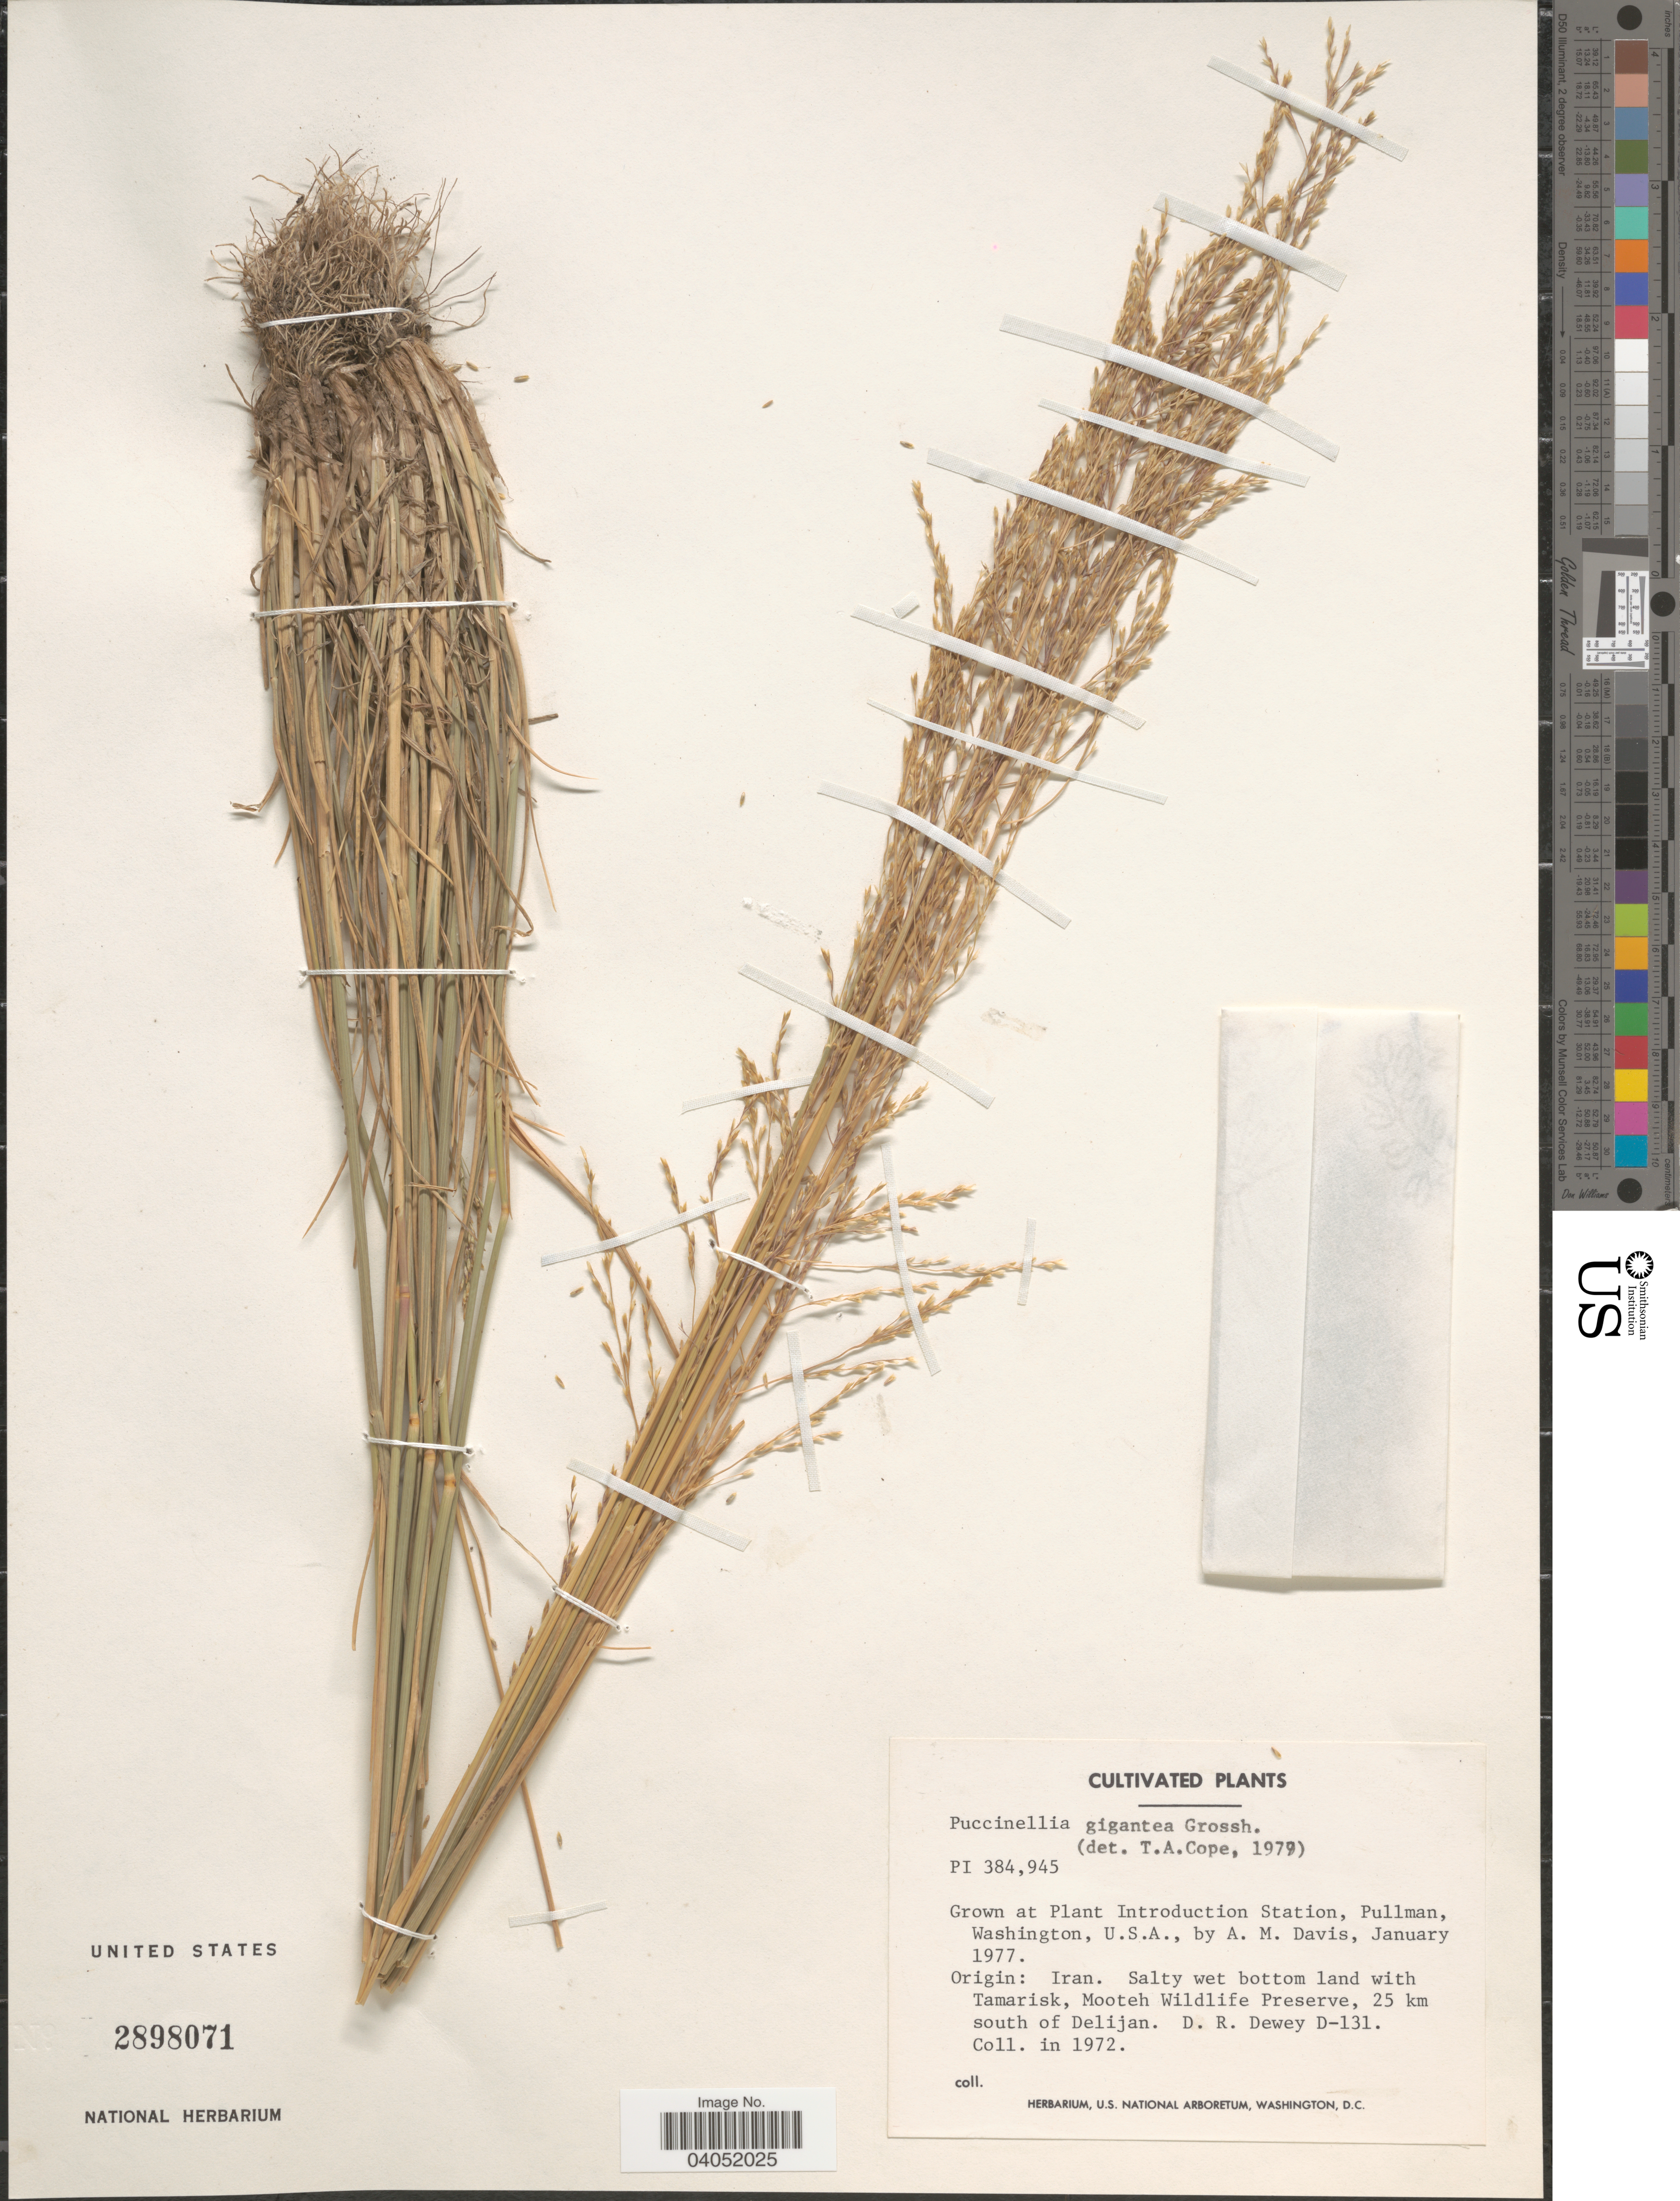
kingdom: Plantae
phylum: Tracheophyta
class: Liliopsida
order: Poales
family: Poaceae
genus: Puccinellia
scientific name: Puccinellia gigantea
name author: (Grossh.) Grossh.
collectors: A. Davis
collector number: PI384,945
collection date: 1977-01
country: United States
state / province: Washington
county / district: Whitman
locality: At Plant Introduction Station, Pullman.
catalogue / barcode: US 2898071